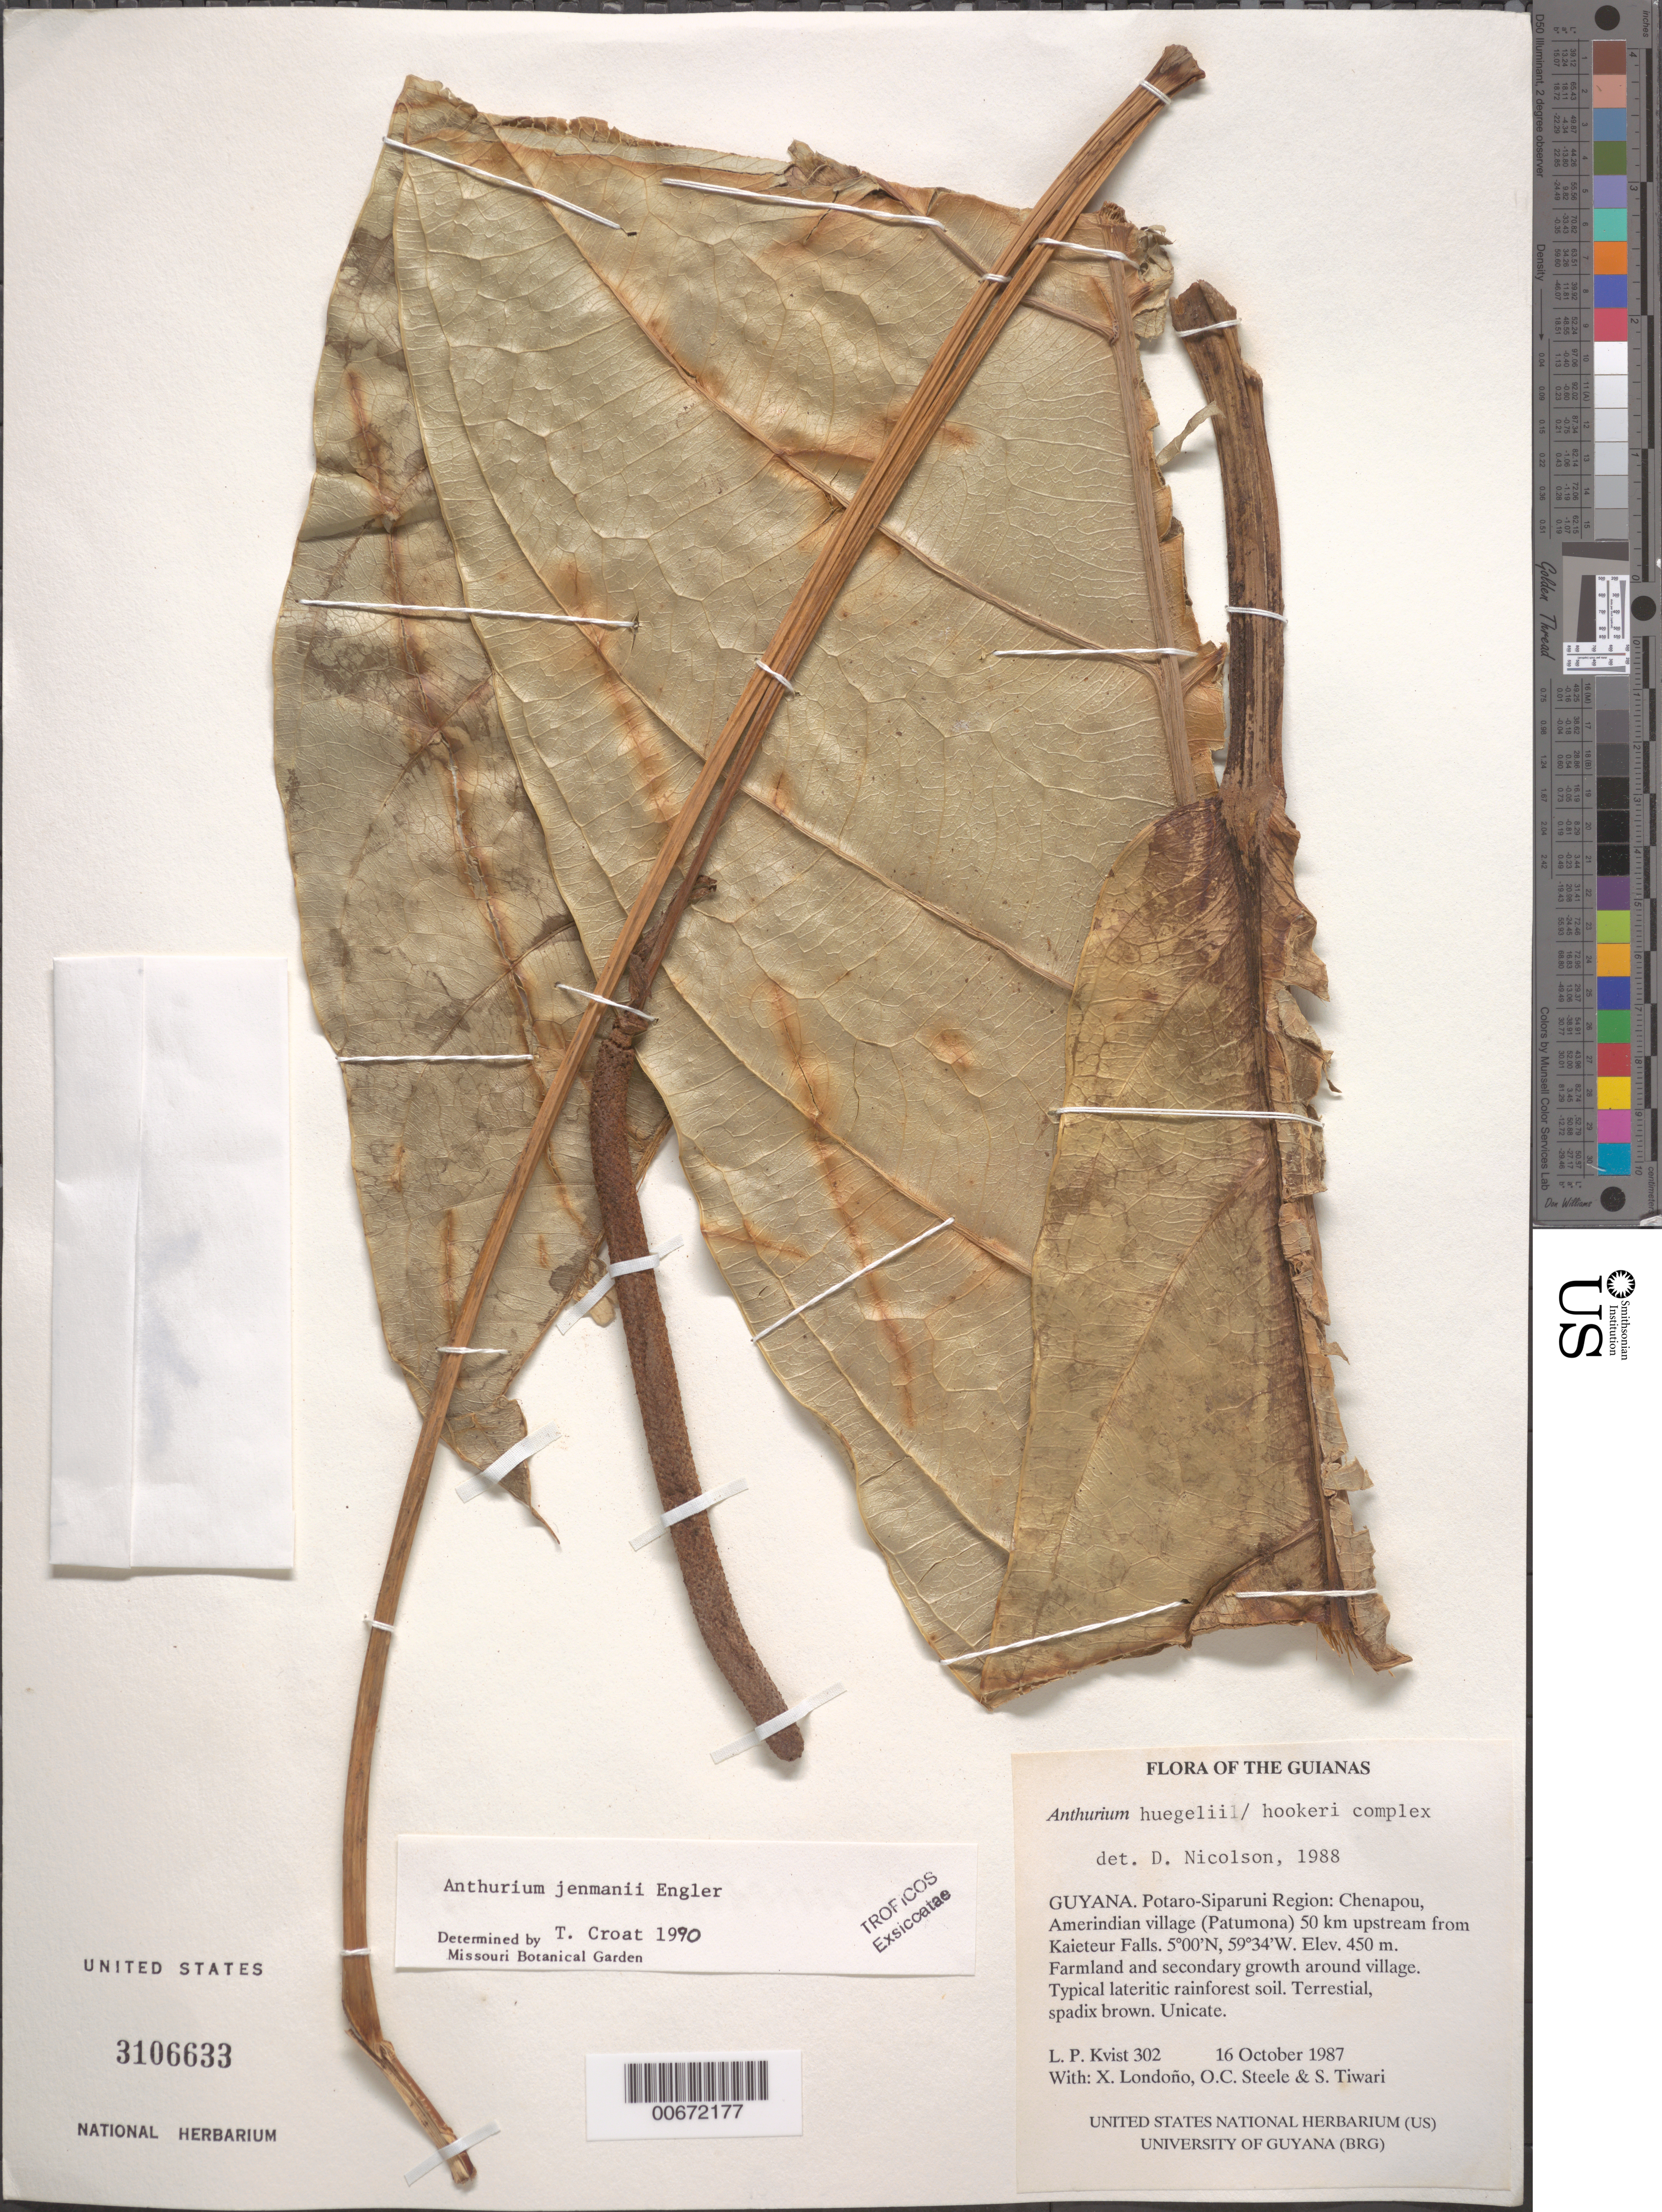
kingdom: Plantae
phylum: Tracheophyta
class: Liliopsida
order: Alismatales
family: Araceae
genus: Anthurium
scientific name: Anthurium jenmanii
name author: Engl.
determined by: Croat, Thomas B., Missouri Botanical Garden (MO)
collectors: L. P. Kvist, X. Londoño, O. C. Steele & S. Tiwari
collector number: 302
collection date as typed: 16 October 1987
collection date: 1987-10-16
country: Guyana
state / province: Potaro-Siparuni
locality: Chenapou, Amerindian village (Patumona) 50 km upstream from Kaieteur Falls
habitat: Farmland and secondary growth around village. Typical lateritic rainforest soil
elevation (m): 450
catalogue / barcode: US 3106633